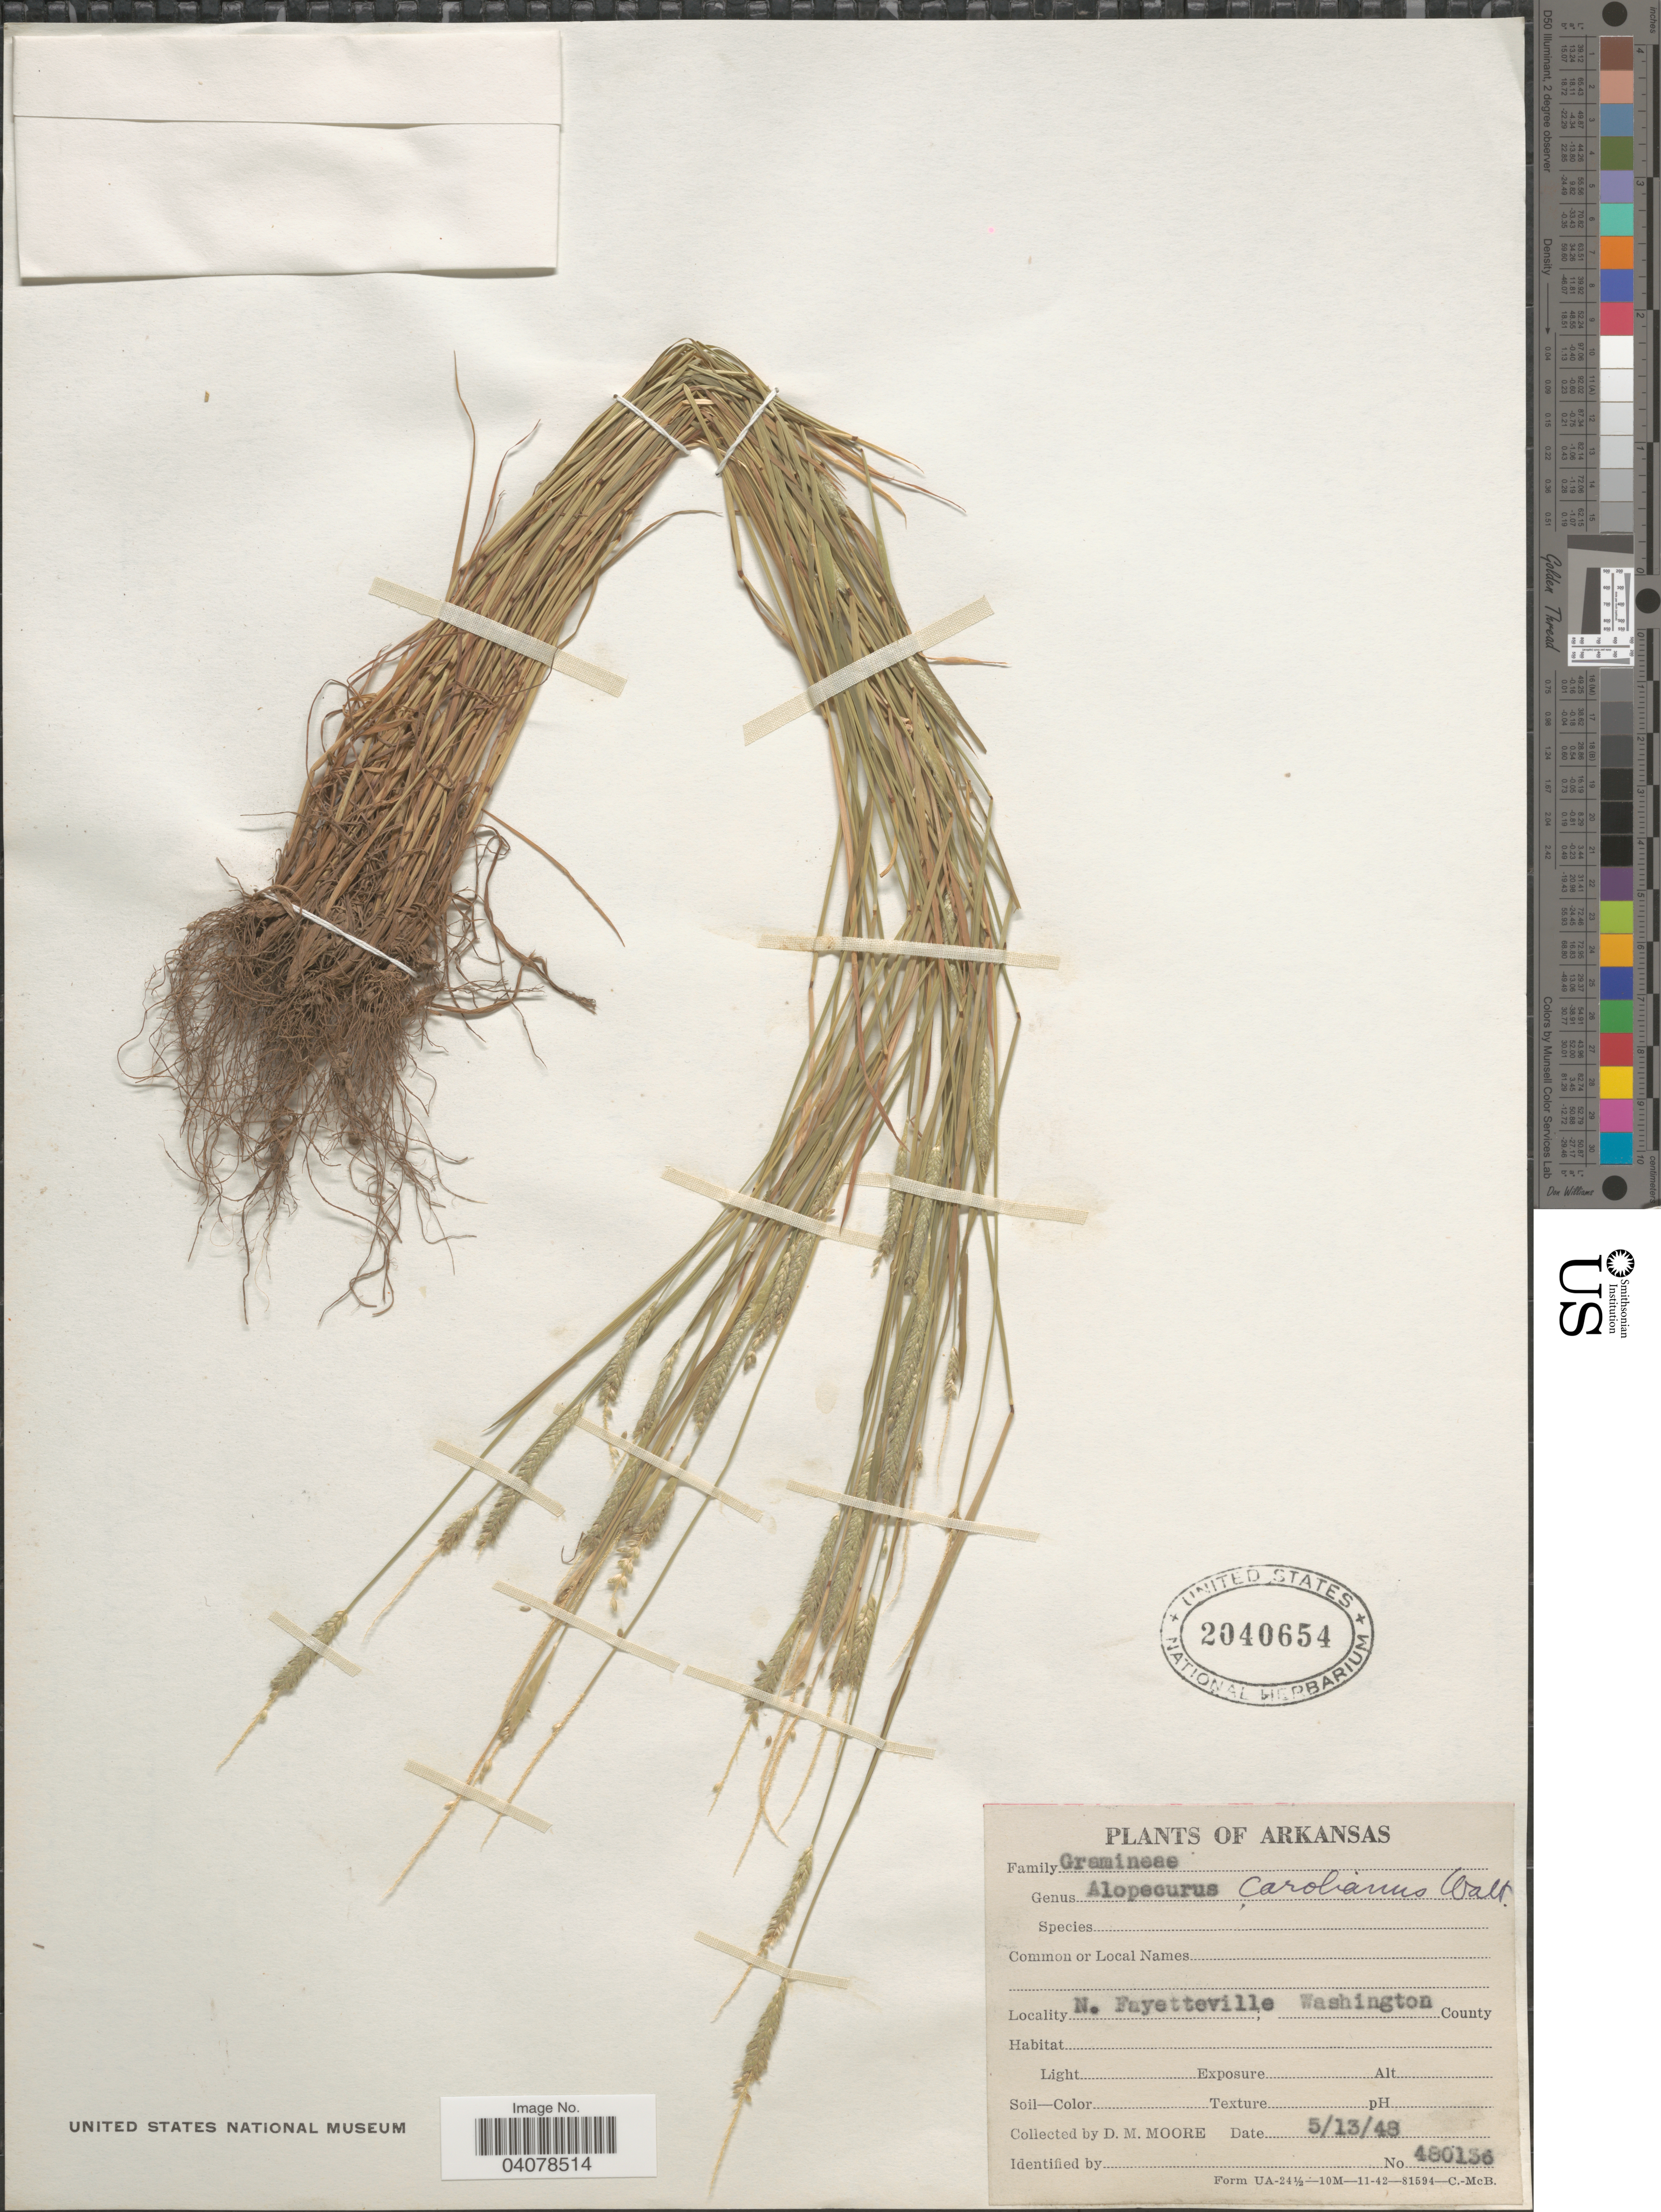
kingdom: Plantae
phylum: Tracheophyta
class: Liliopsida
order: Poales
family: Poaceae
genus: Alopecurus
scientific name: Alopecurus aequalis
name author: Sobol.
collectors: D. Moore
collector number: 480136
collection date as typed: Transcribed d/m/y: 13/5/48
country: United States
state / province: Arkansas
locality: N. Fayetteville; Washington County.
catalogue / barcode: US 2040654